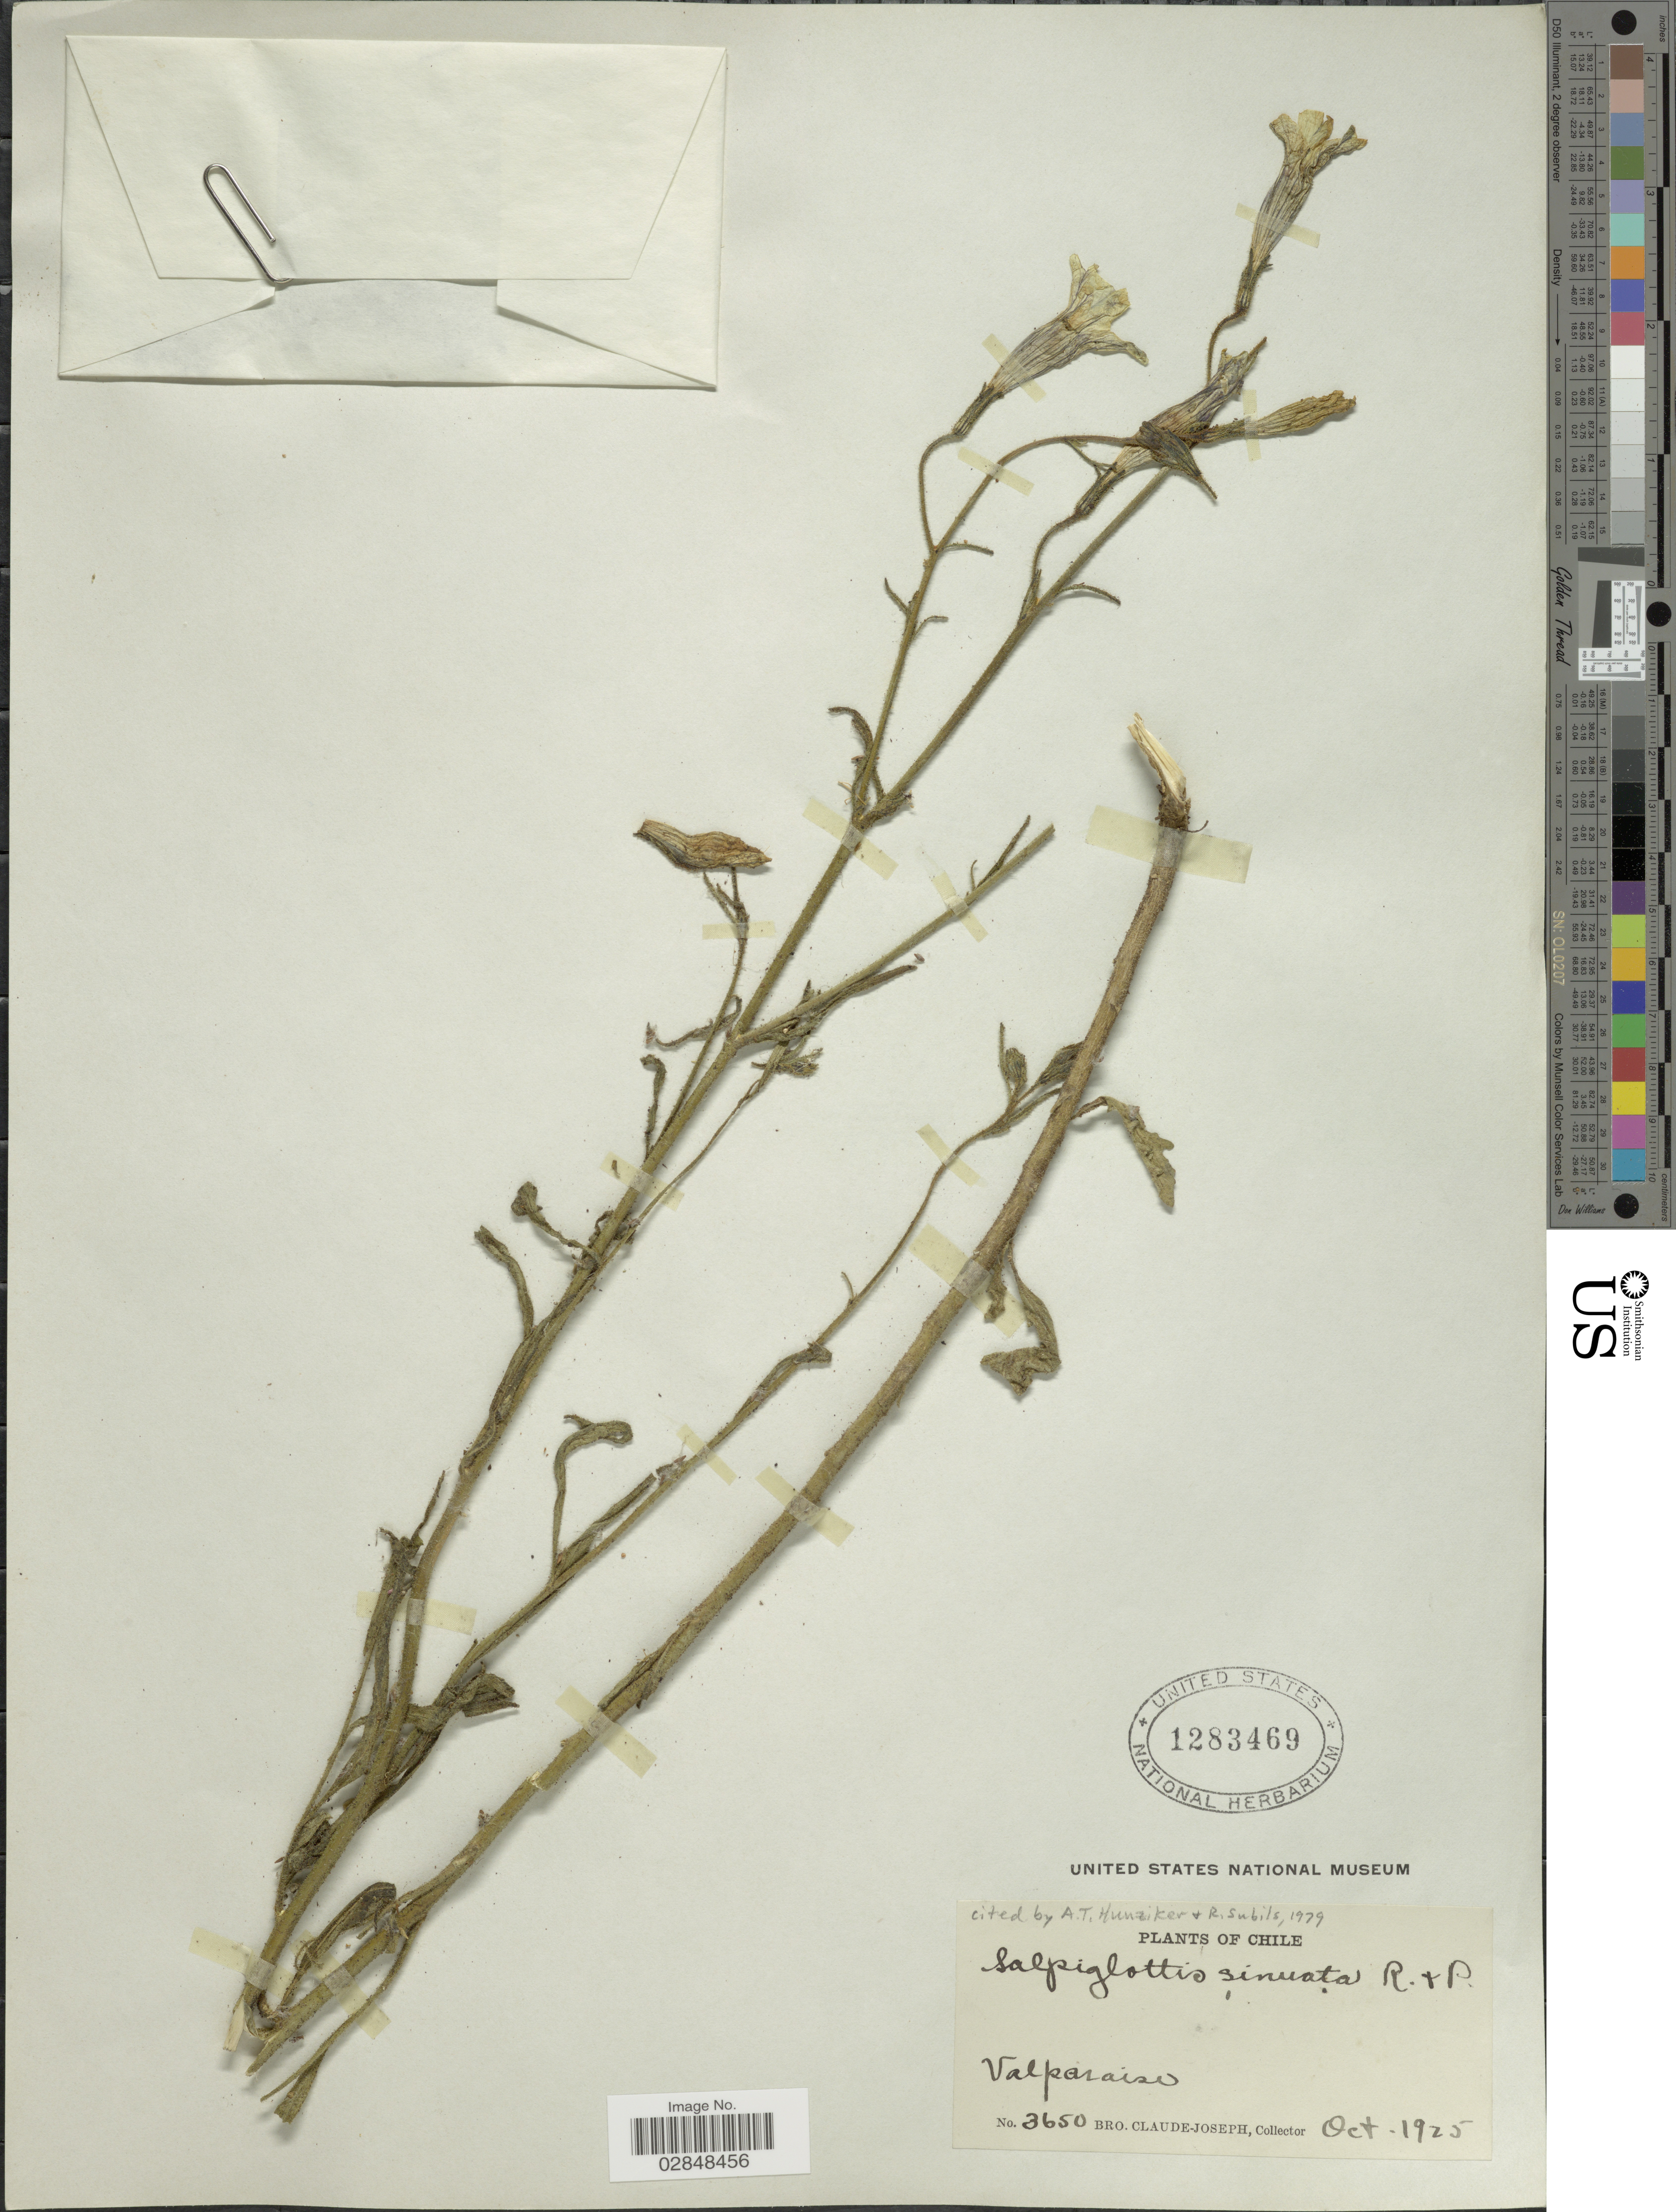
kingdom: Plantae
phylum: Tracheophyta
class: Magnoliopsida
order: Solanales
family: Solanaceae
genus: Salpiglossis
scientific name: Salpiglossis sinuata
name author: Ruiz & Pav.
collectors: Bro. Claude-Joseph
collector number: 3650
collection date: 1925-10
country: Chile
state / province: Valparaíso (V)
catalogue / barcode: US 1283469